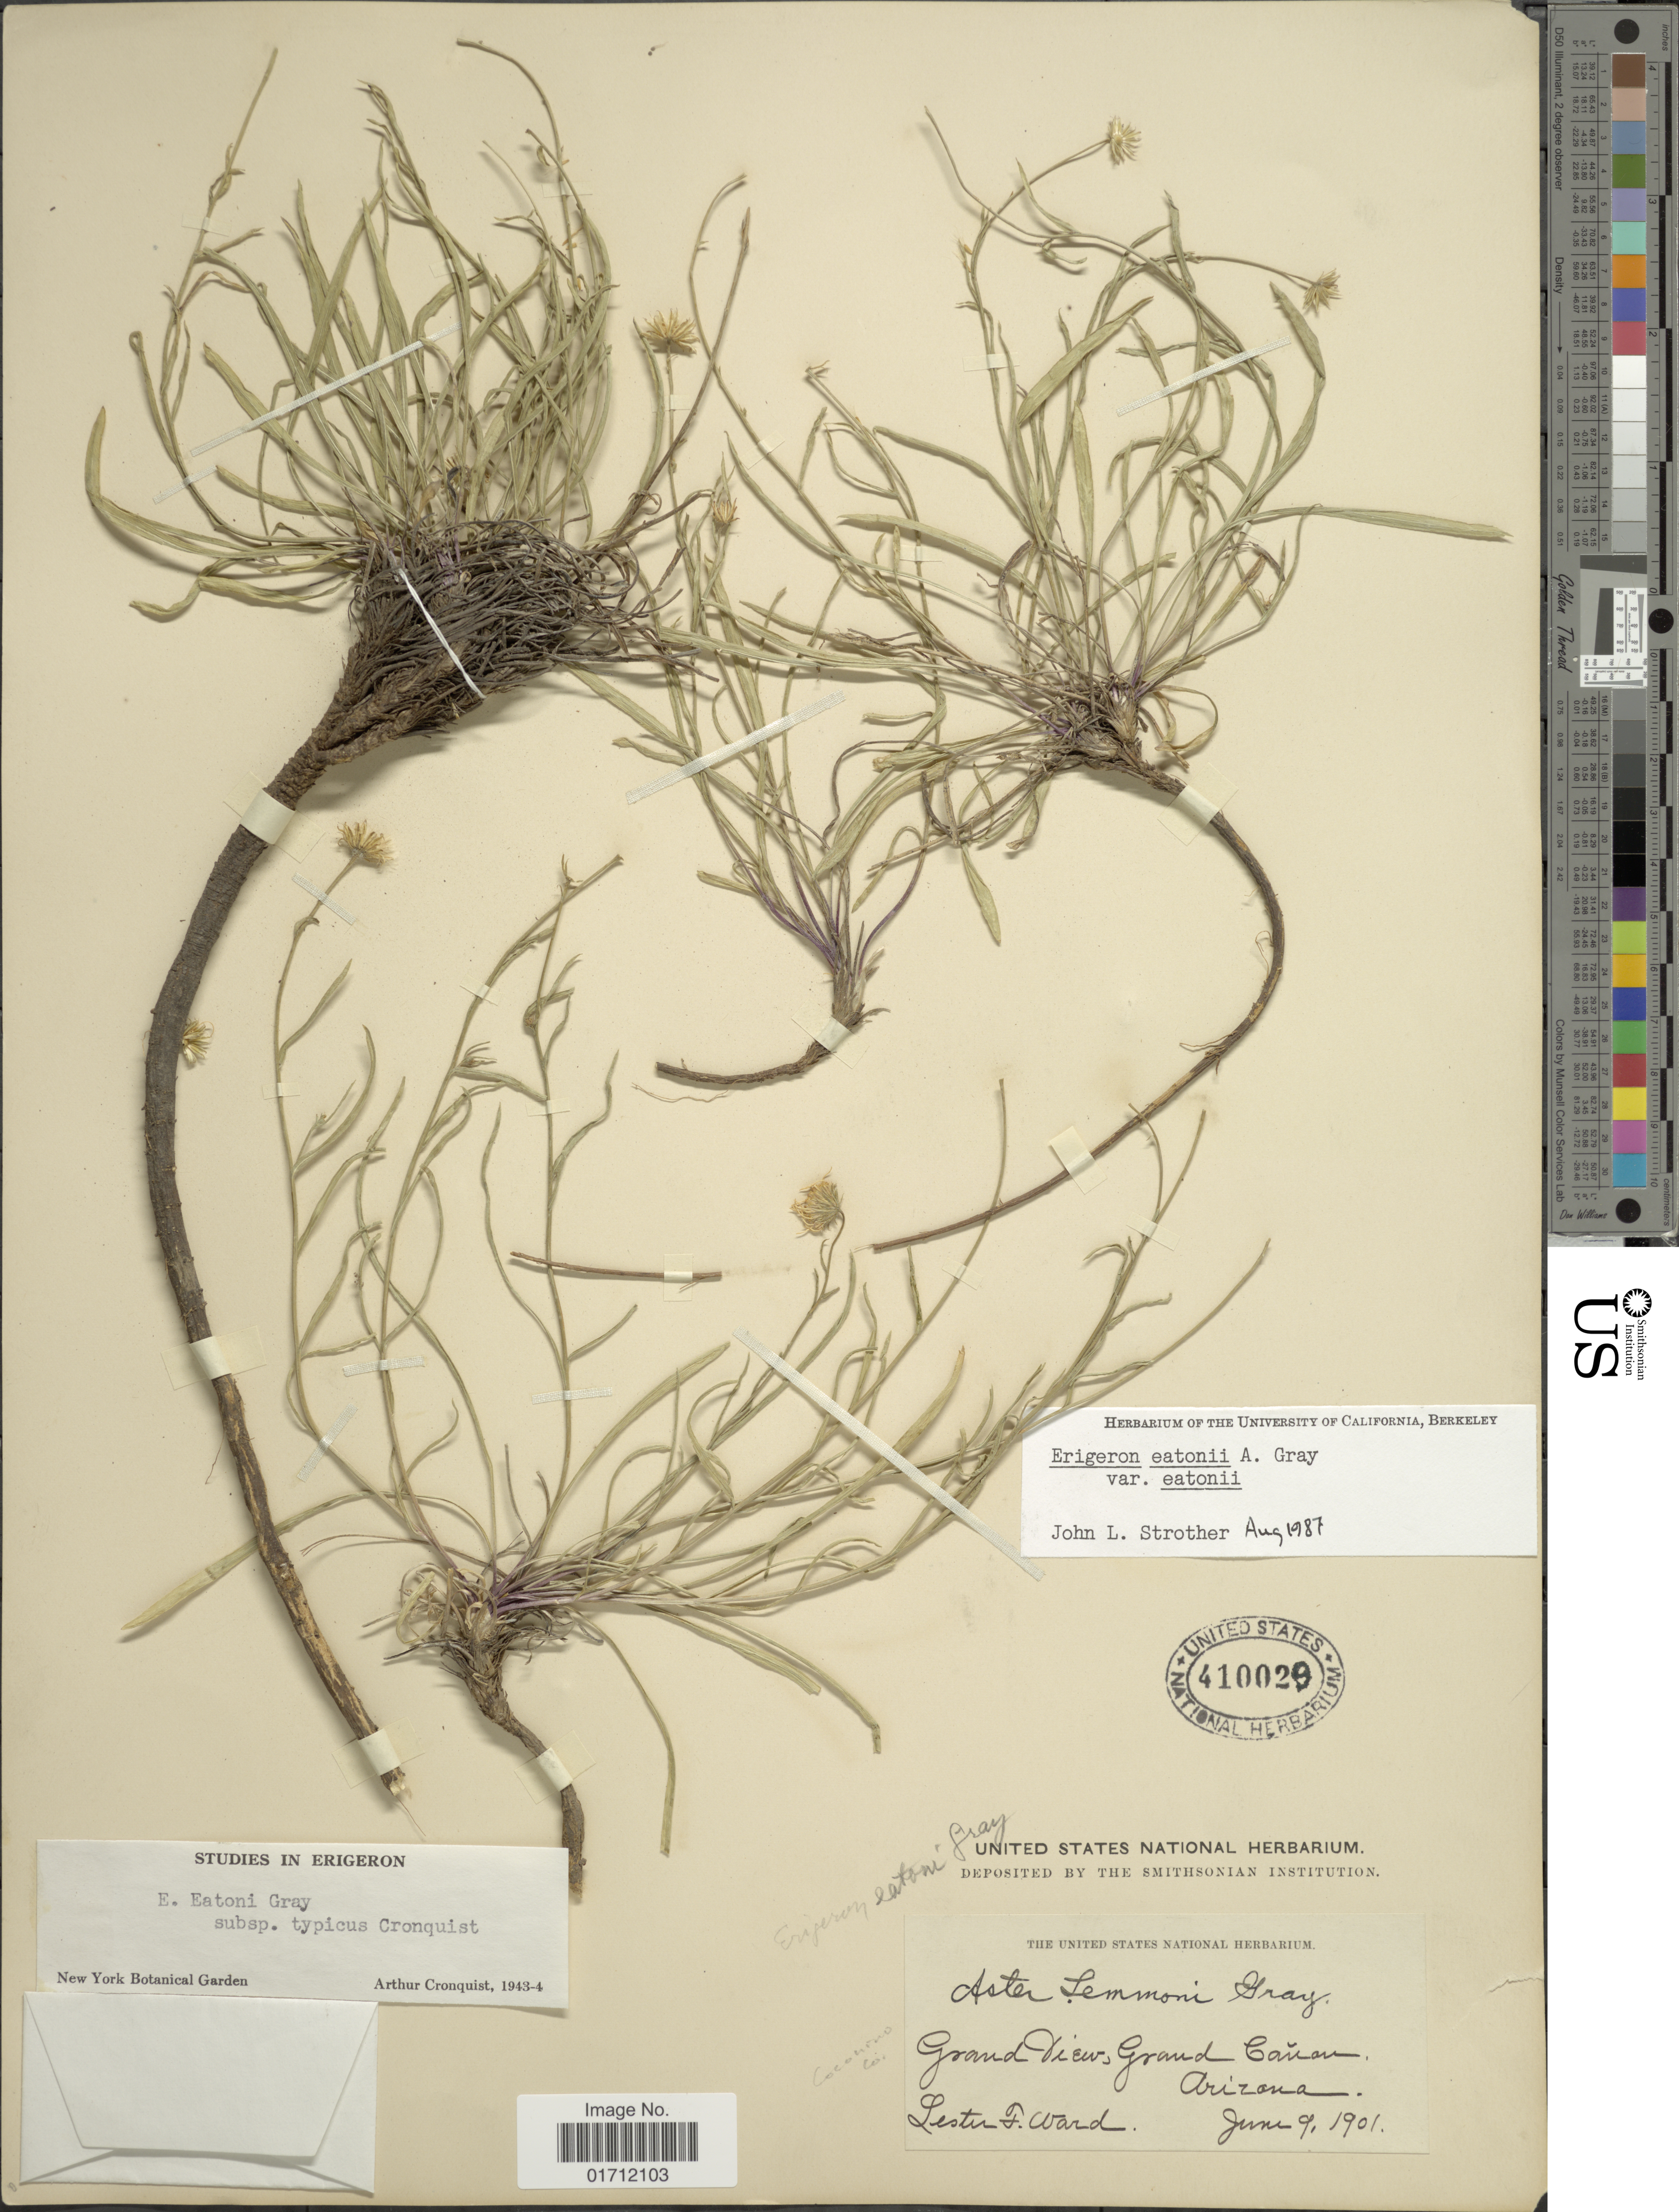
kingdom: Plantae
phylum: Tracheophyta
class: Magnoliopsida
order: Asterales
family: Asteraceae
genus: Erigeron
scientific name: Erigeron eatonii var. eatonii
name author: A. Gray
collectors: L. F. Ward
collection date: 1901-06-09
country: United States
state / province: Arizona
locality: Grand Vieuw, Grand Cañon.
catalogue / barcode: US 410029